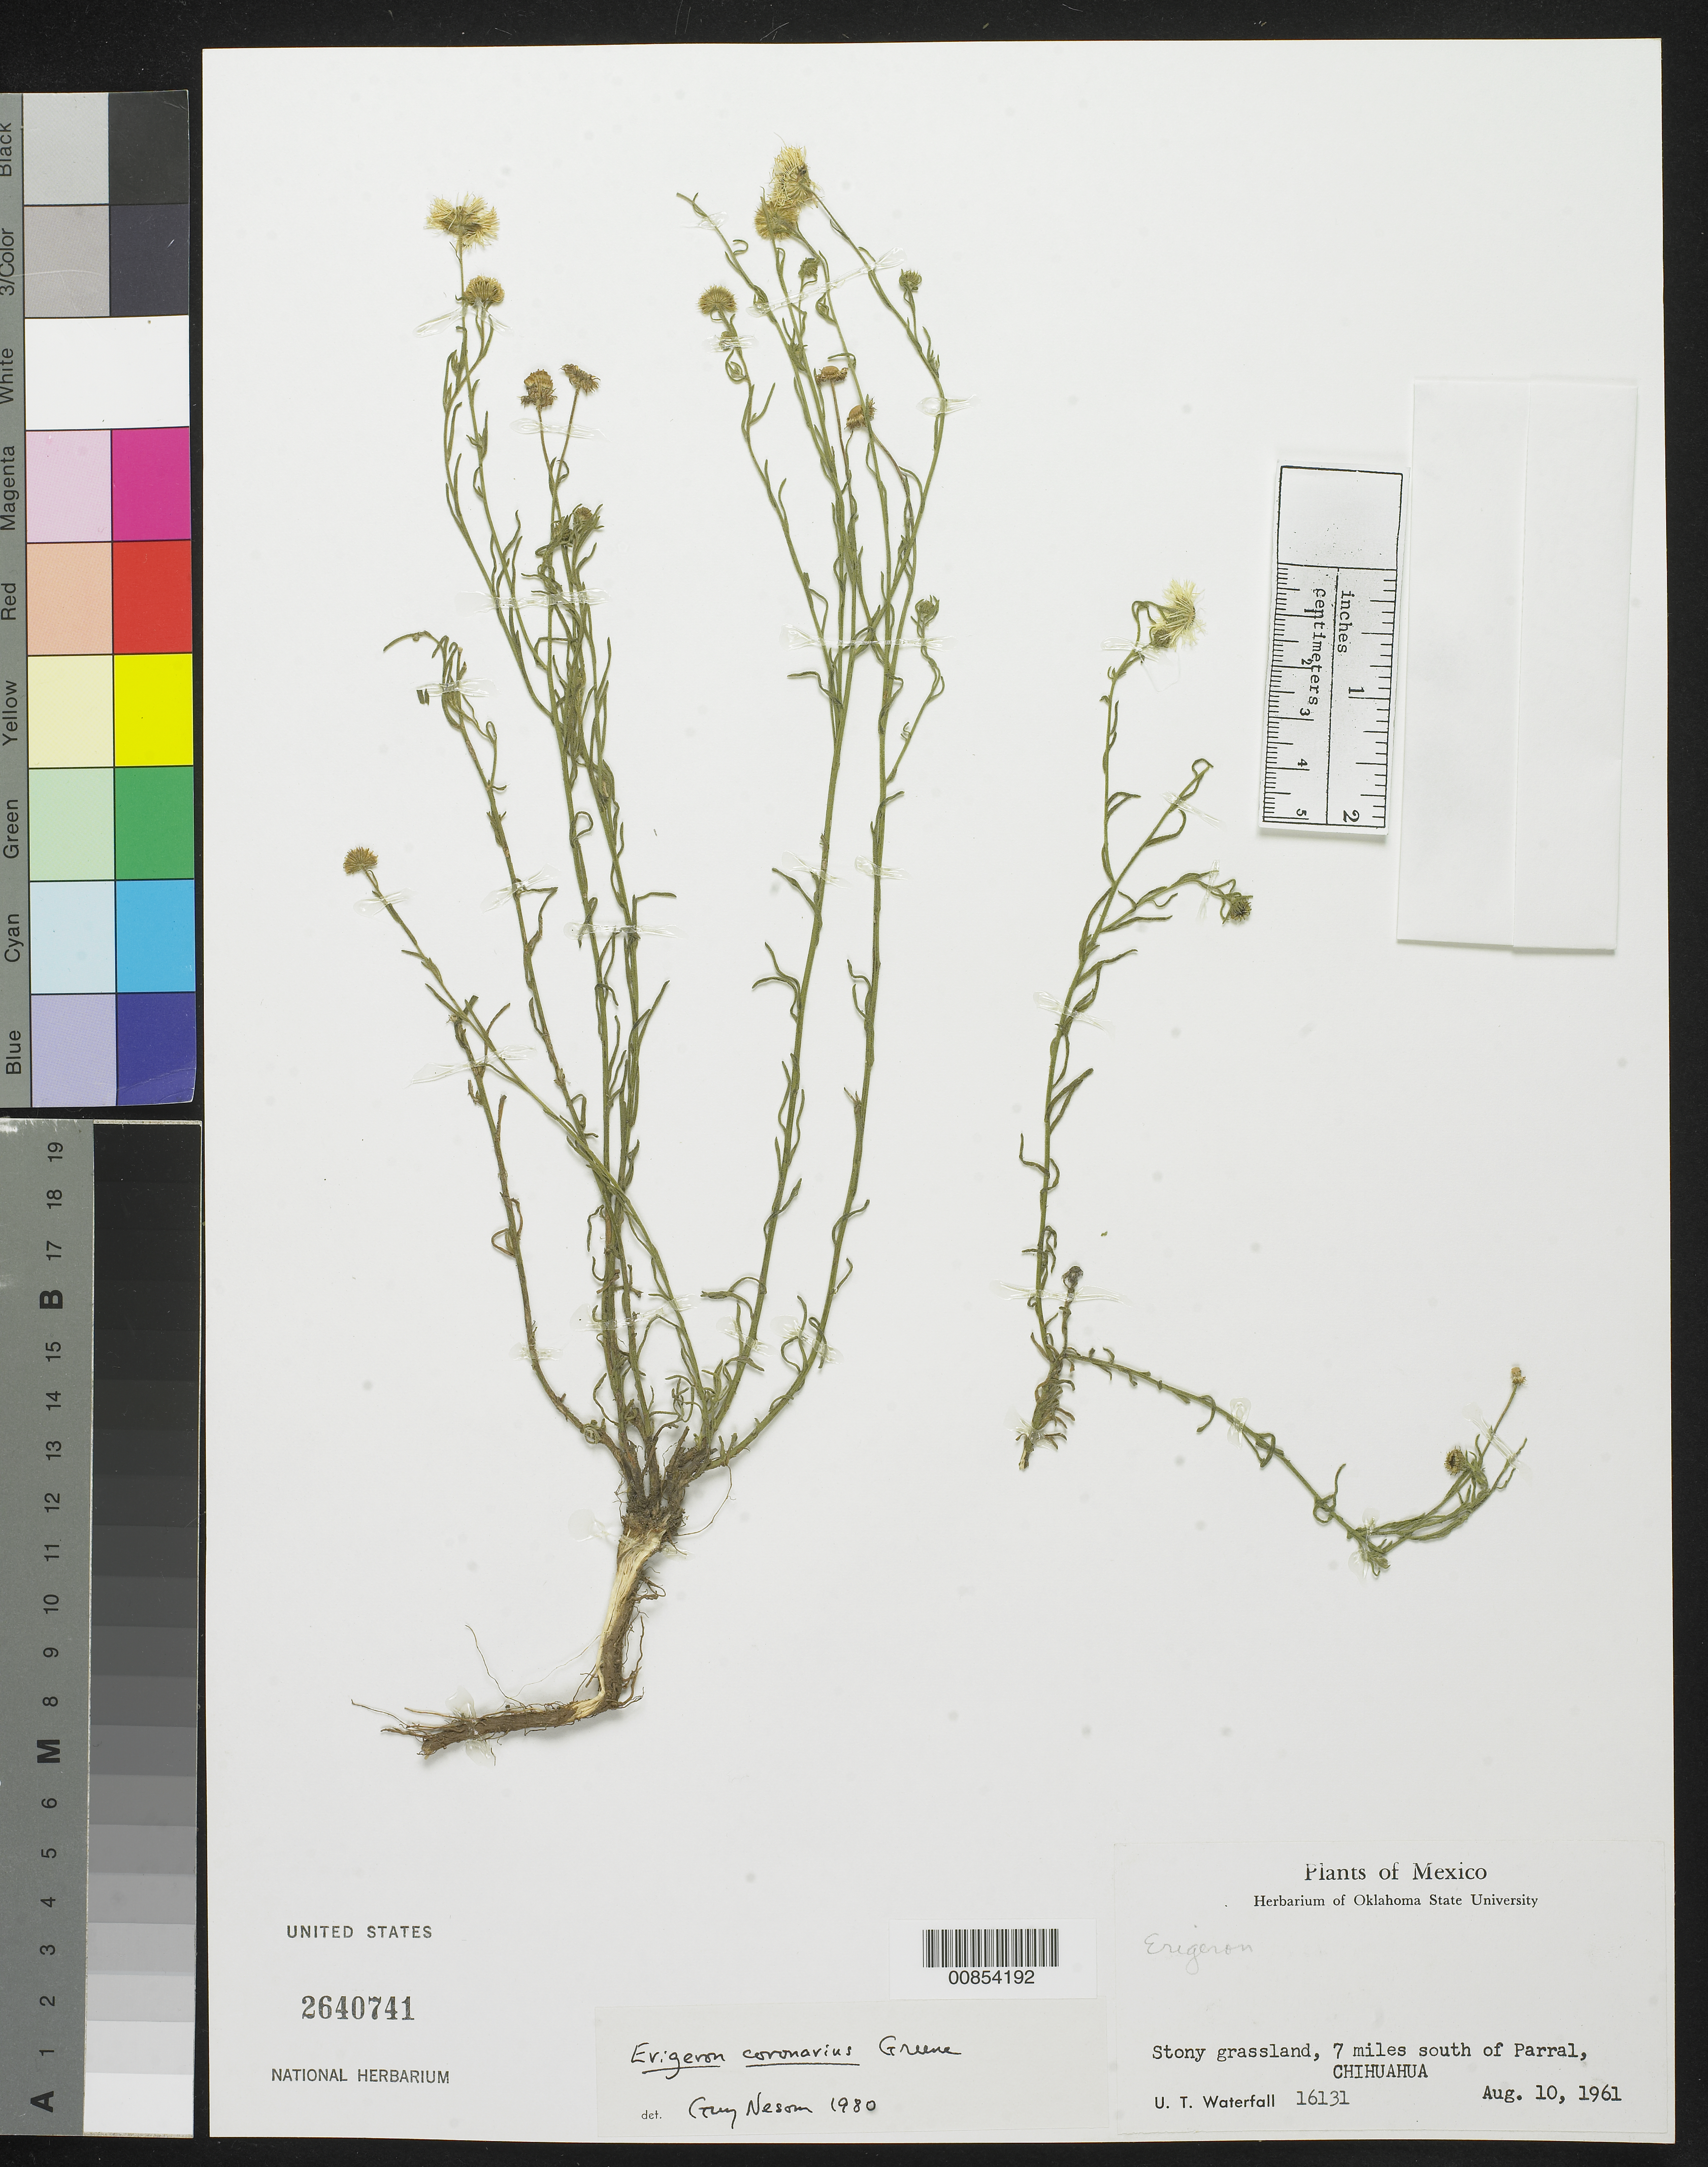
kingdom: Plantae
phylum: Tracheophyta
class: Magnoliopsida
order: Asterales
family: Asteraceae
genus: Erigeron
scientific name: Erigeron coronarius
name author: Greene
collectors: U. T. Waterfall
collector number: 16131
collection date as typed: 10 Aug 1961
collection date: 1961-08-10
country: Mexico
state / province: Chihuahua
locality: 7 miles south of Parral, Chihuahua.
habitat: Stony grassland.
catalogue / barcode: US 2640741